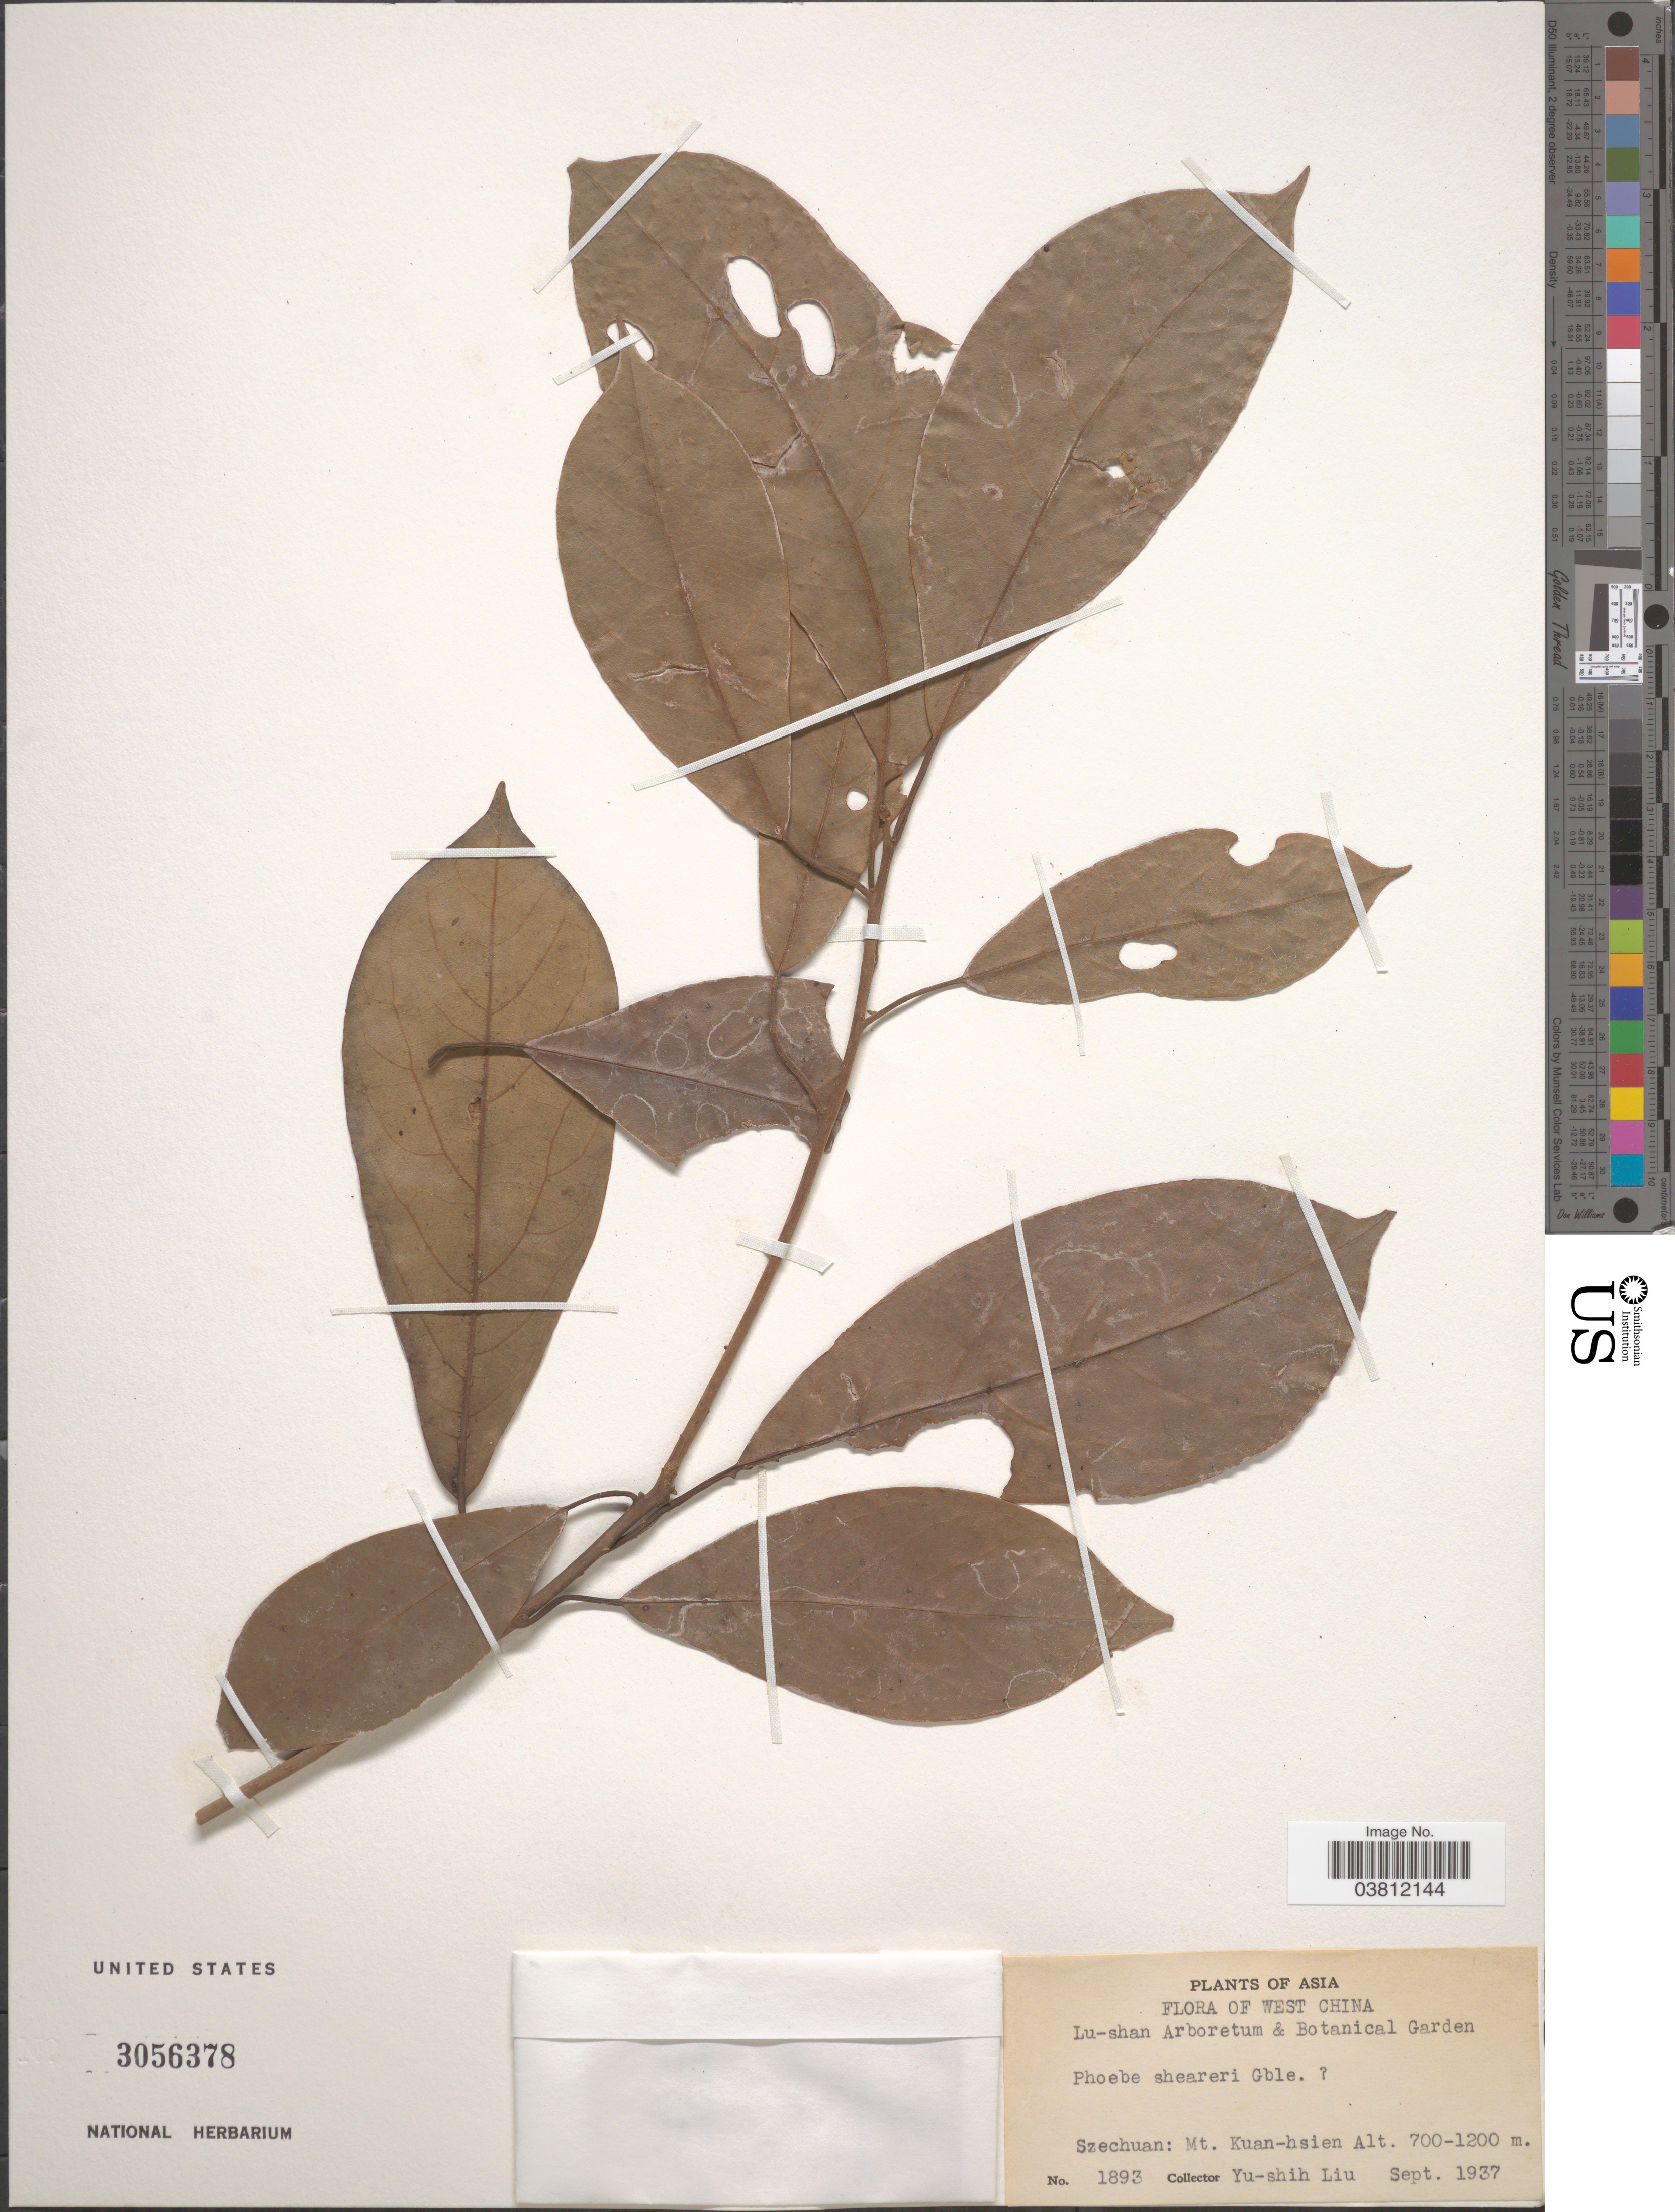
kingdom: Plantae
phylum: Tracheophyta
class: Magnoliopsida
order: Laurales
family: Lauraceae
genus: Phoebe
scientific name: Phoebe sheareri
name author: (Hemsl.) Gamble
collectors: Y.-S. Liu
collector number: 1893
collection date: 1937-09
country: China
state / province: Sichuan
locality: West China. Szechuan: Kuan-hsien.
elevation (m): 700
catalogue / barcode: US 3056378